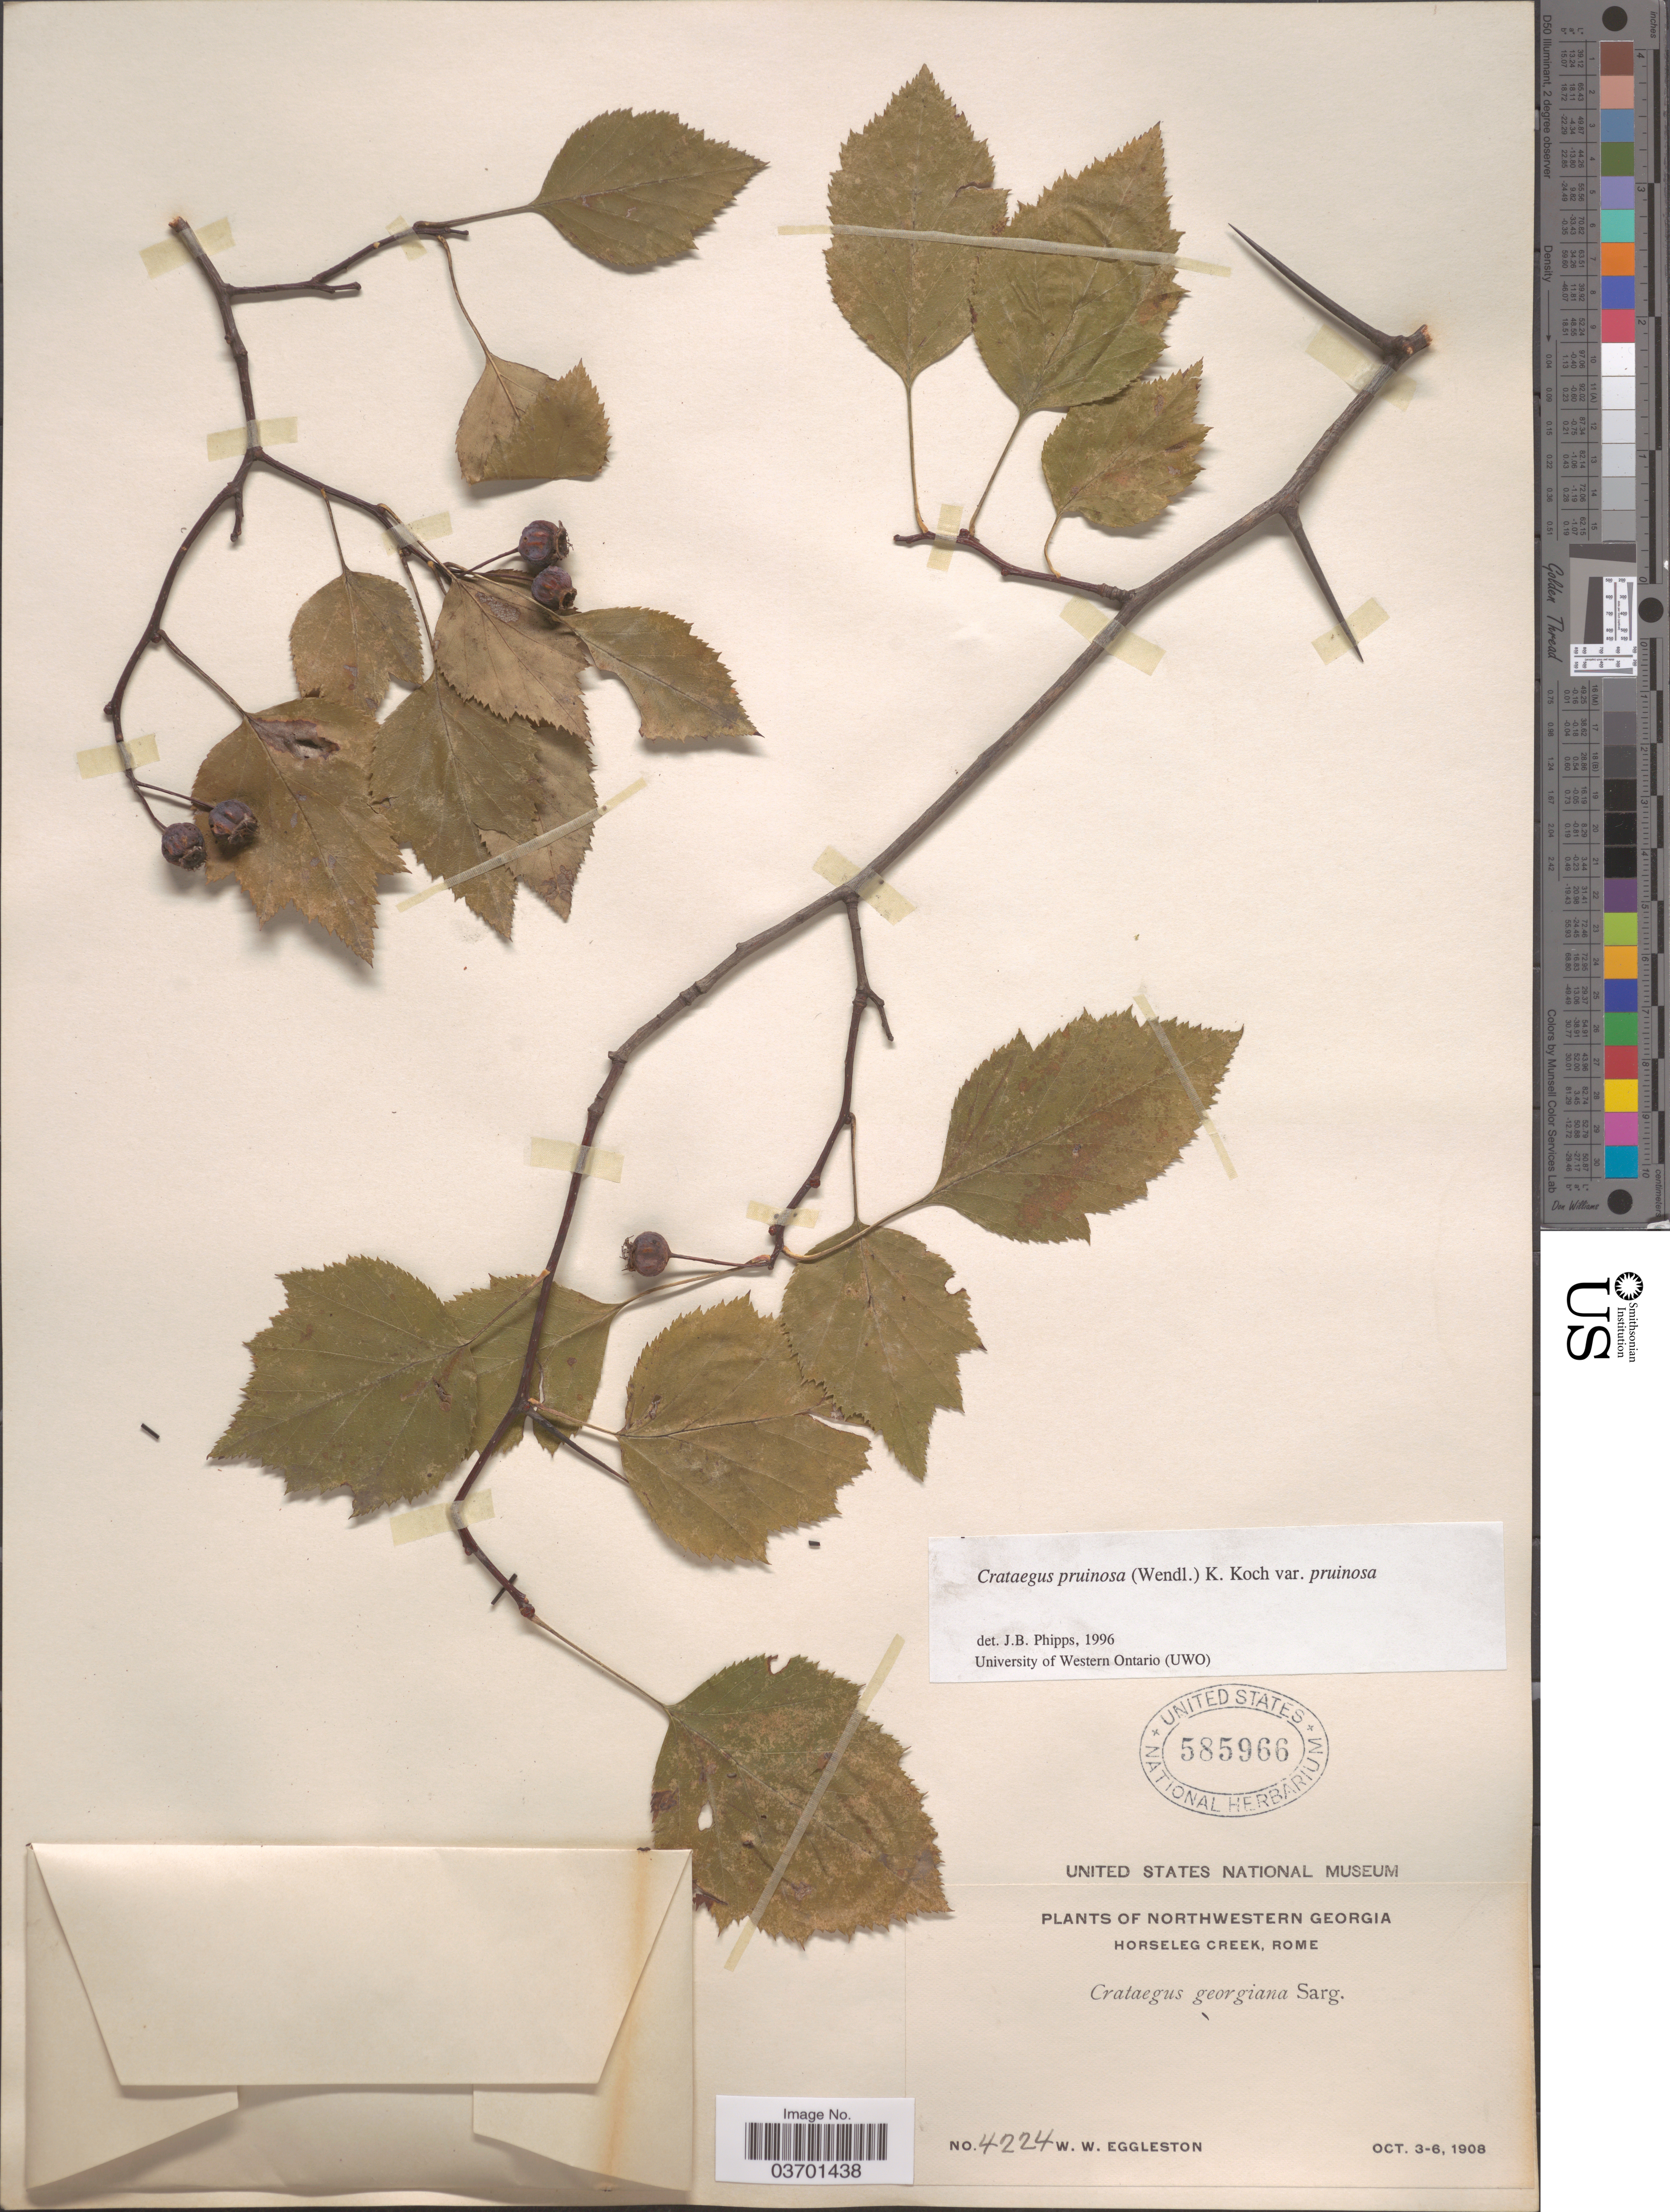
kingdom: Plantae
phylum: Tracheophyta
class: Magnoliopsida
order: Rosales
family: Rosaceae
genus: Crataegus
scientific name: Crataegus pruinosa var. pruinosa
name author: (H.L. Wendl.) K. Koch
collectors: W. W. Eggleston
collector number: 4224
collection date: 1908-10-03/1908-10-06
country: United States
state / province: Georgia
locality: Northwestern Georgia. Horseleg Creek, Rome.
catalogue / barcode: US 585966